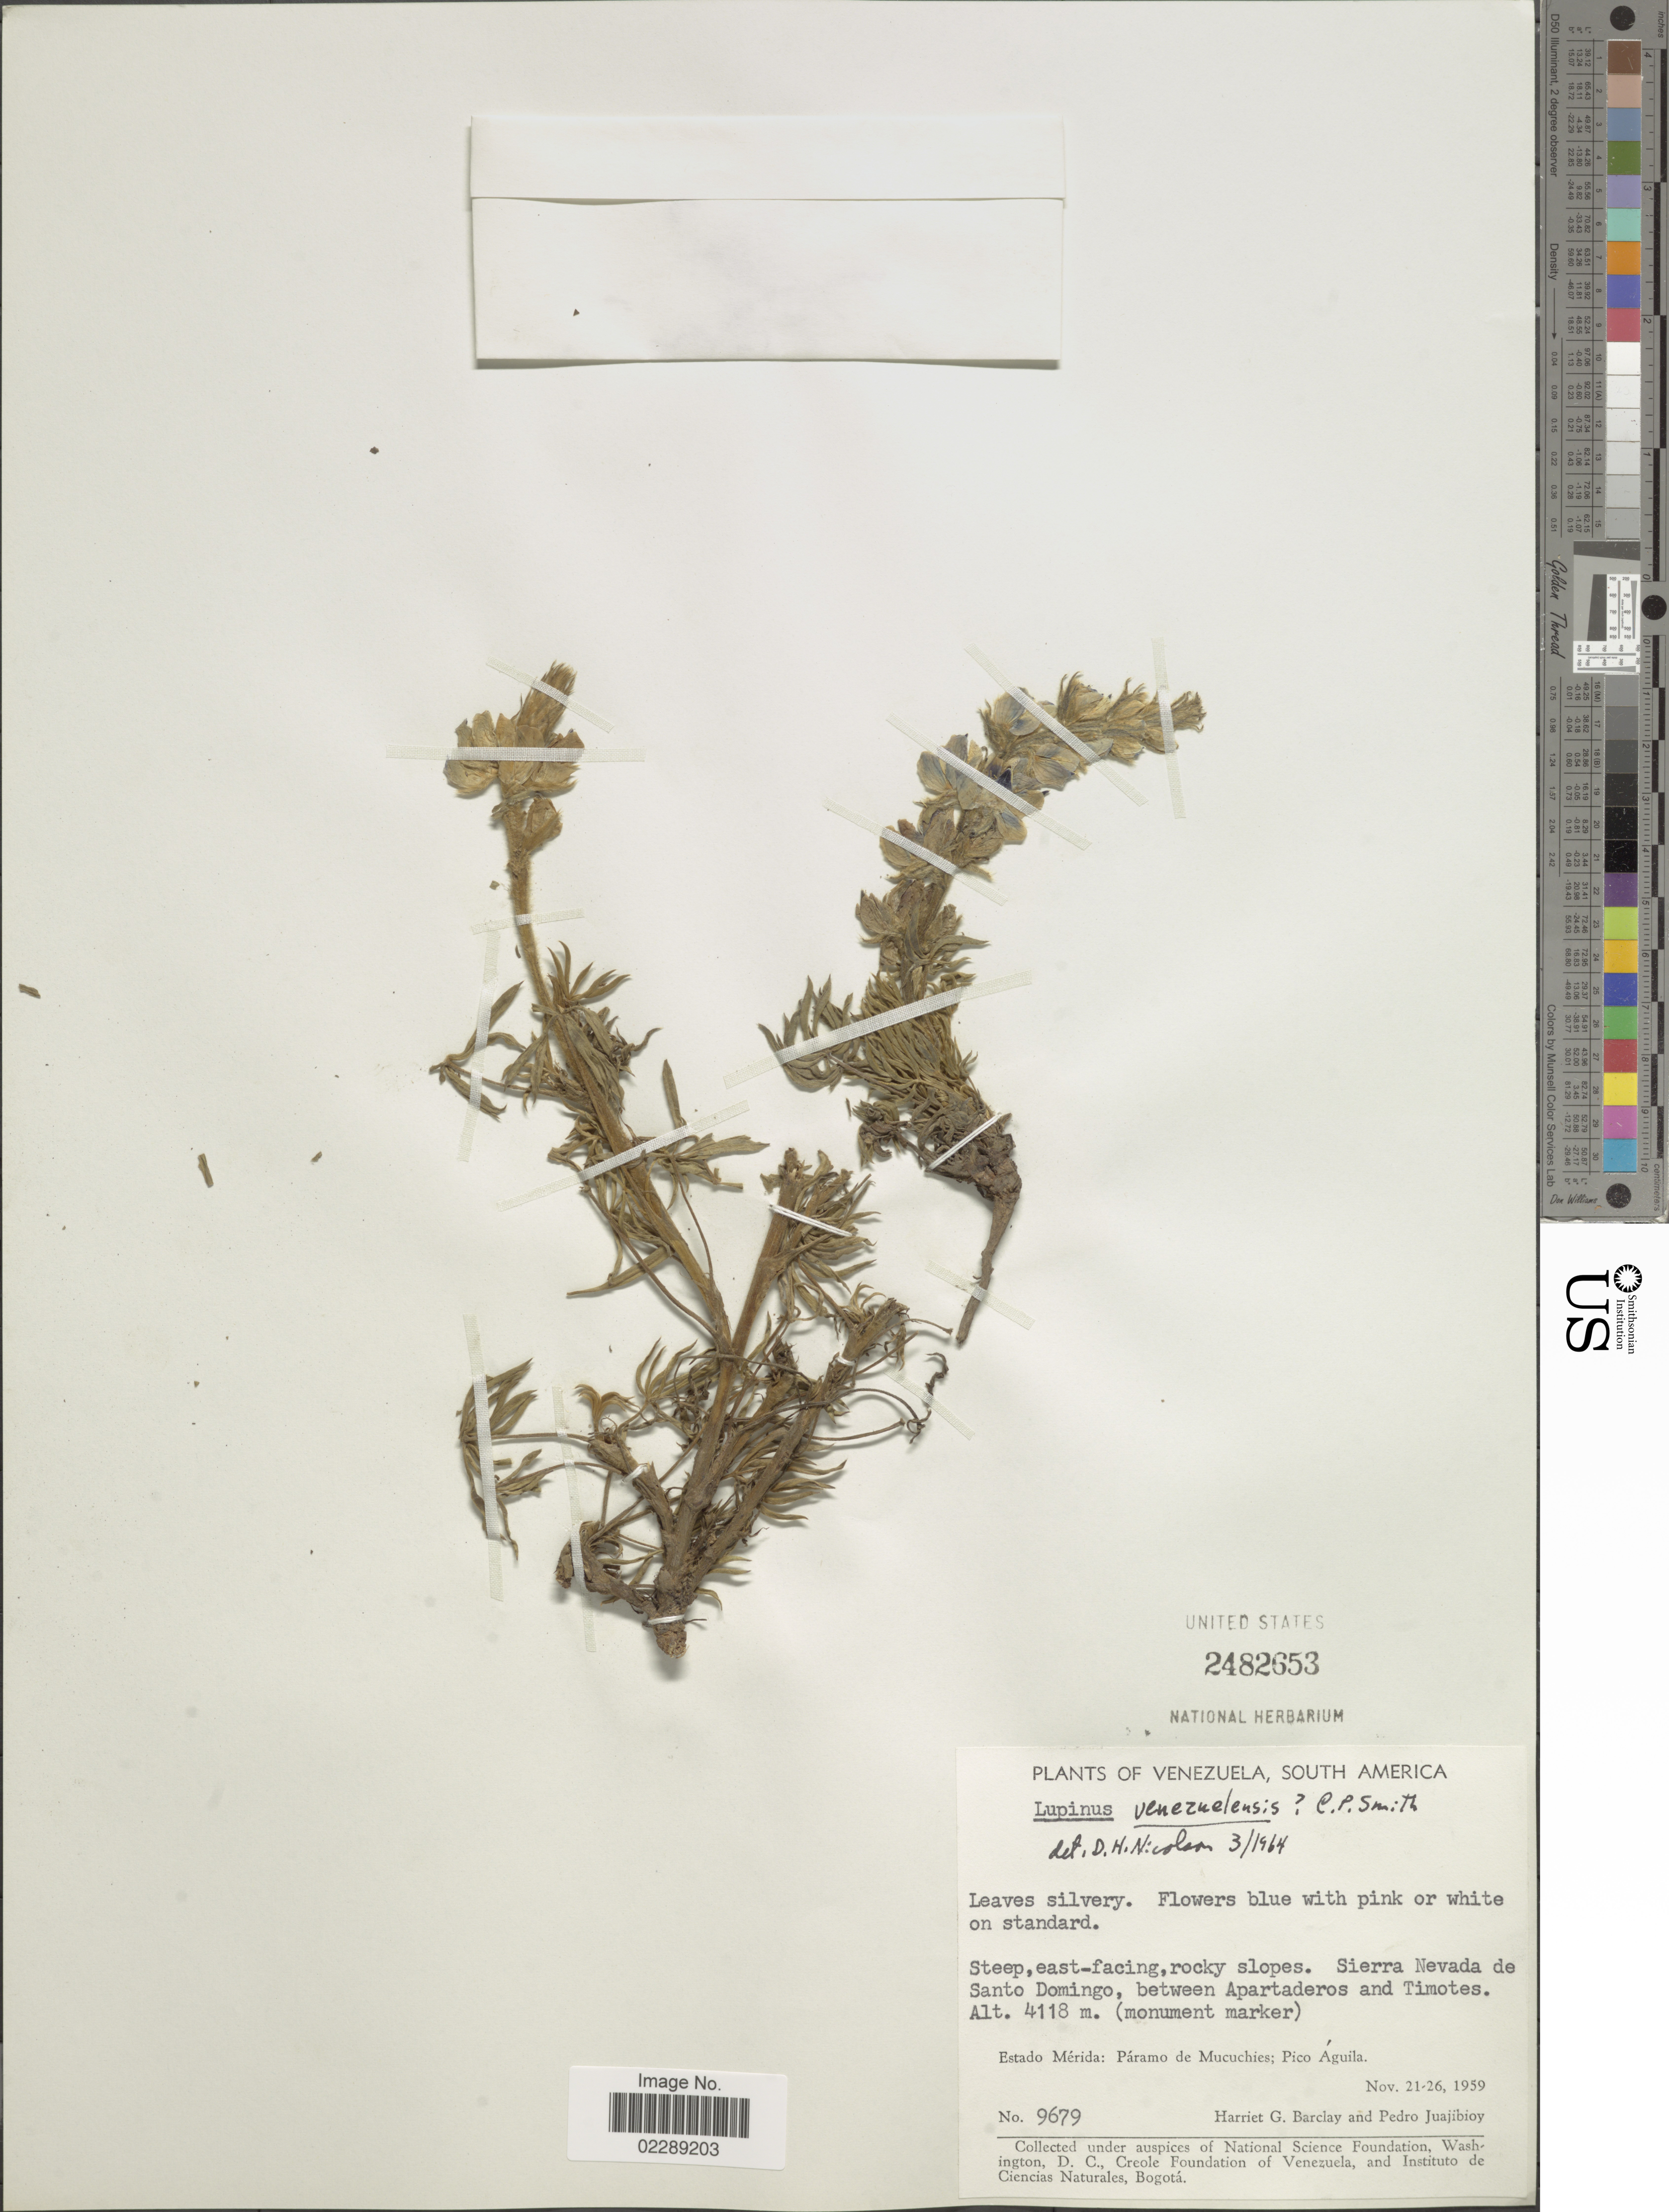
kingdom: Plantae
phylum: Tracheophyta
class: Magnoliopsida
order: Fabales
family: Fabaceae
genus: Lupinus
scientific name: Lupinus venezuelensis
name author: C.P. Sm.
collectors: H. G. Barclay & P. Juajibioy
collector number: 9679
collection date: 1959-11-21/1959-11-26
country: Venezuela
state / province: Mérida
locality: Sierra Nevada de Santo Domingo, between Apartaderos and Timotes. Estado Mérida: Páramo de Mucuchies; Pico Aguila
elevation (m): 4118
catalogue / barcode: US 2482653